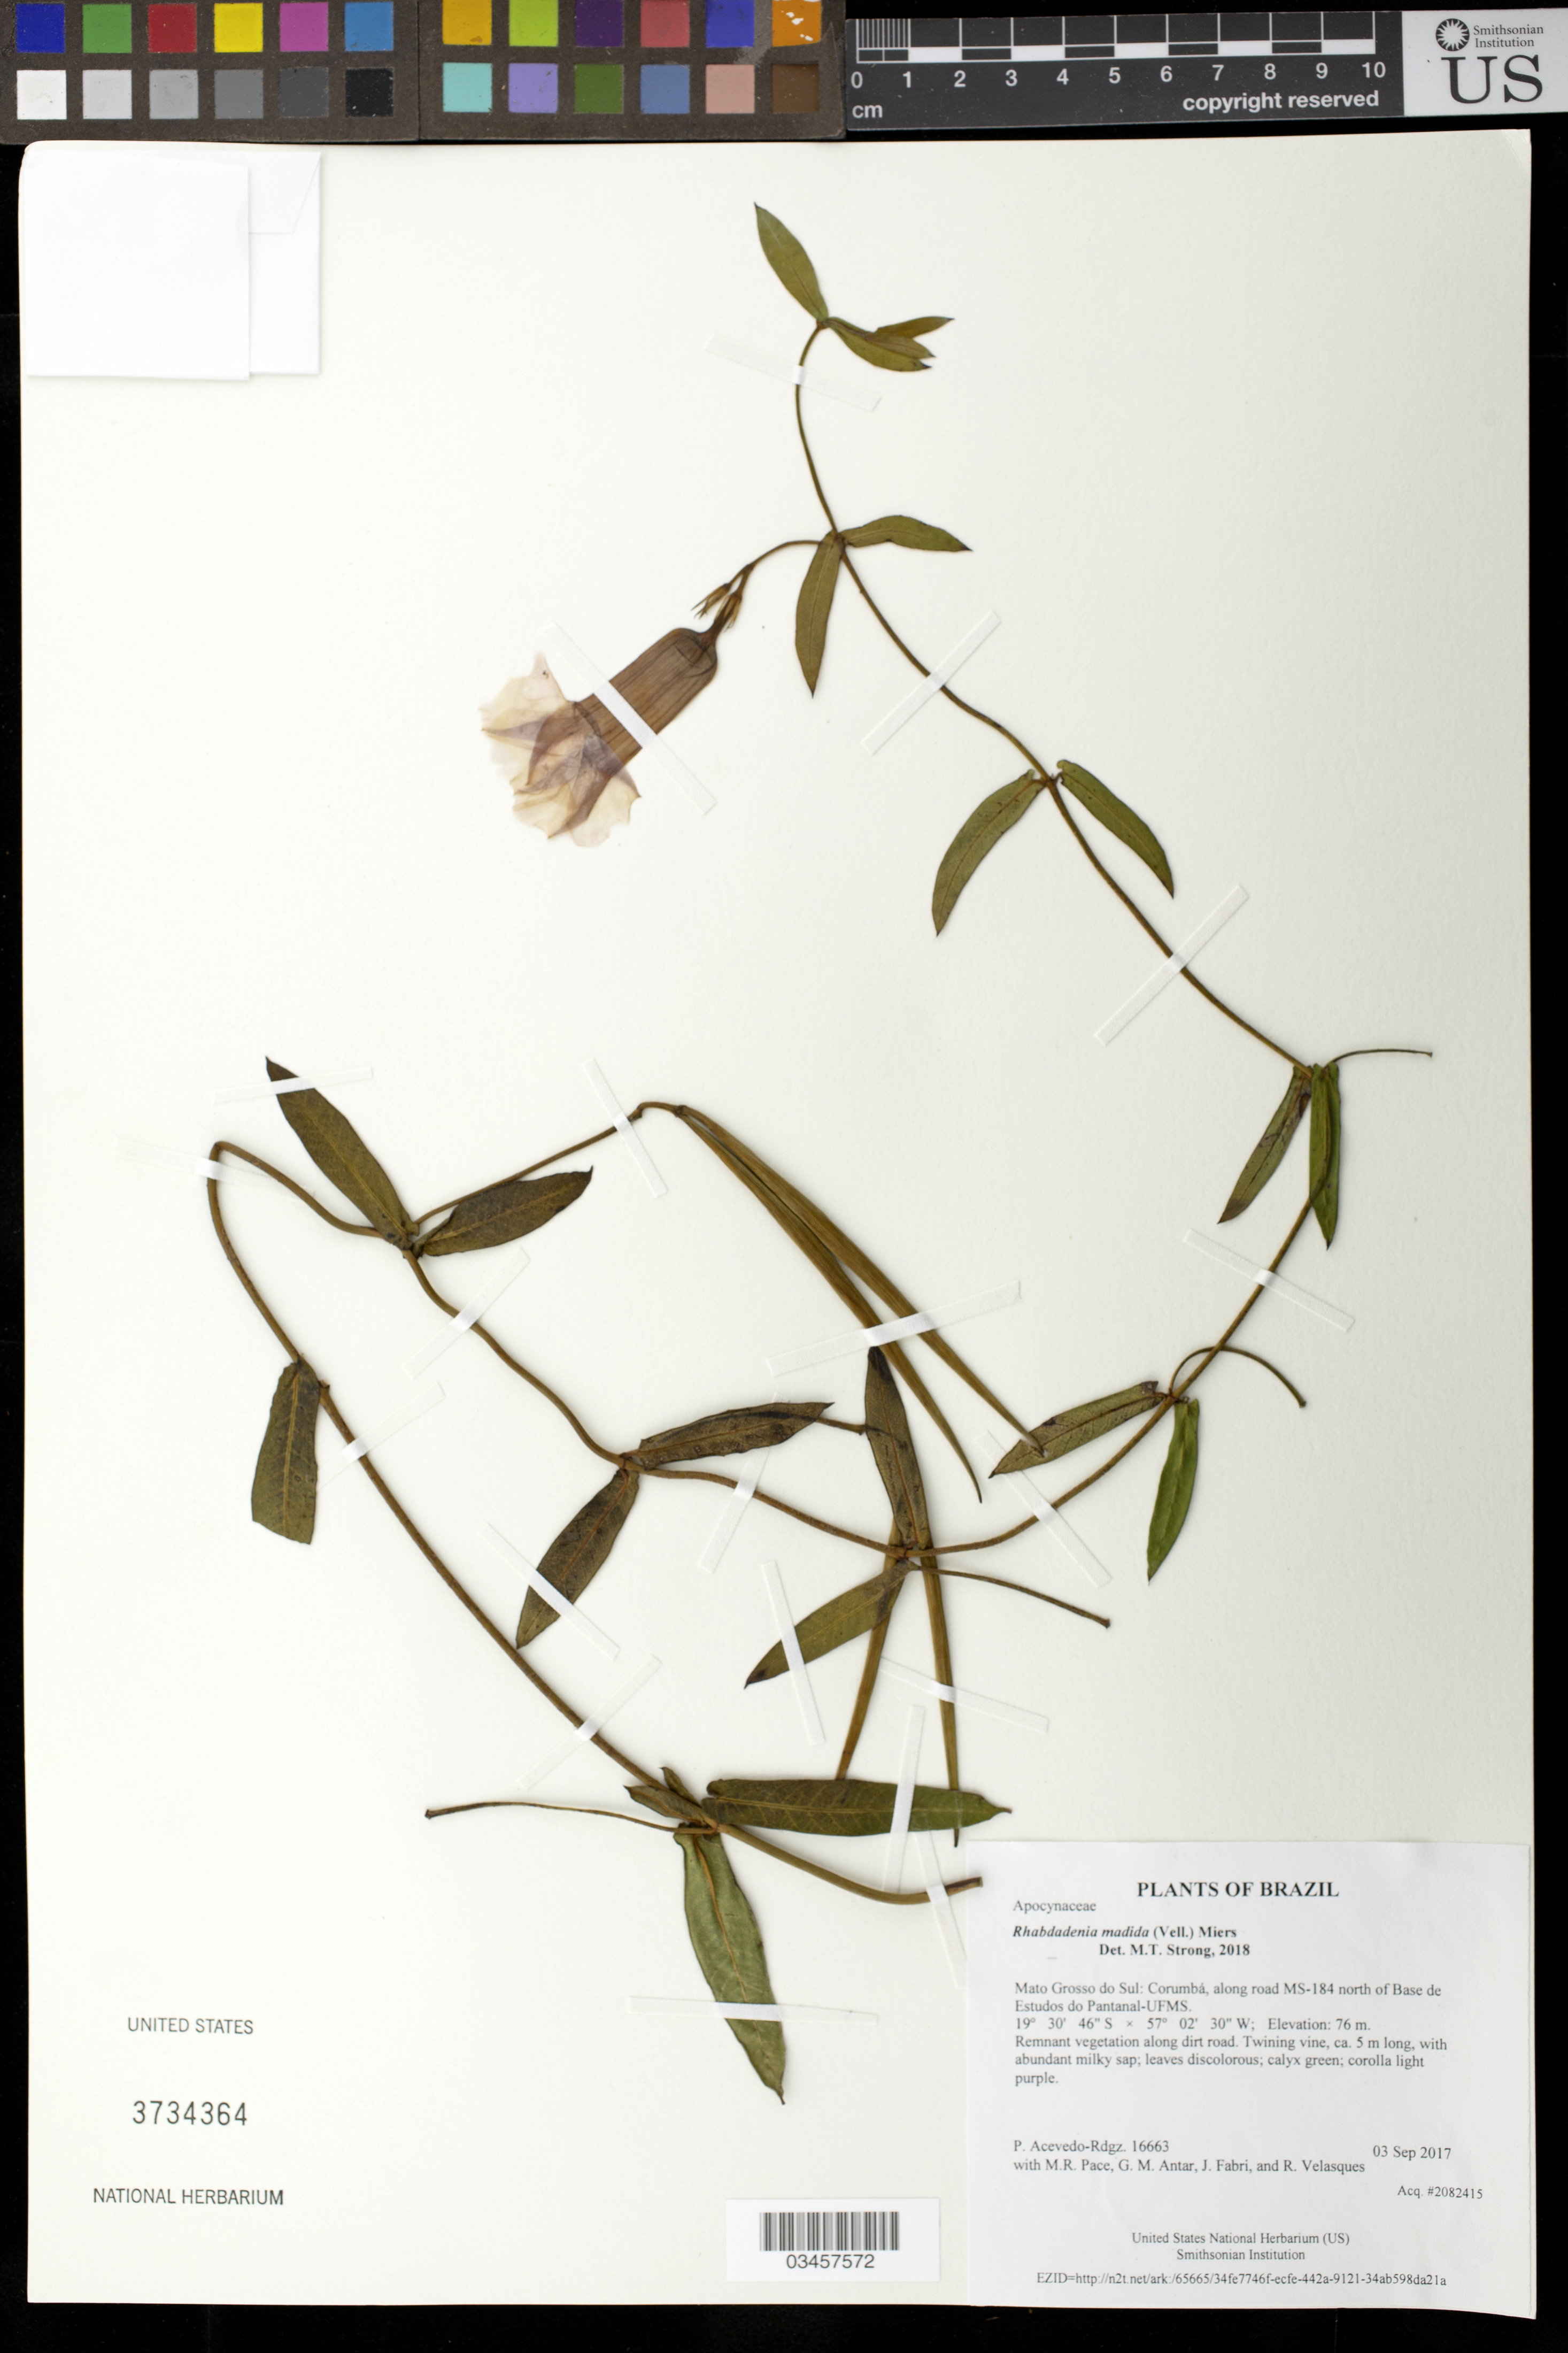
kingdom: Plantae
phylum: Tracheophyta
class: Magnoliopsida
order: Gentianales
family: Apocynaceae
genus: Rhabdadenia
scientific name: Rhabdadenia madida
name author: (Vell.) Miers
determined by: Strong, Mark T., (BOT), Smithsonian Institution - National Museum of Natural History (UNITED STATES)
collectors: P. Acevedo-Rodr., M. R. Pace, G. M. Antar, J. Fabri & R. Velasques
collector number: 16663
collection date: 2017-09-03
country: Brazil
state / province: Mato Grosso do Sul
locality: Corumbá, along road MS-184 north of Base de Estudos do Pantanal-UFMS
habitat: Remnant vegetation along dirt road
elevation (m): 76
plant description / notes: US, NY, K, MO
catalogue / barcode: US 3734364